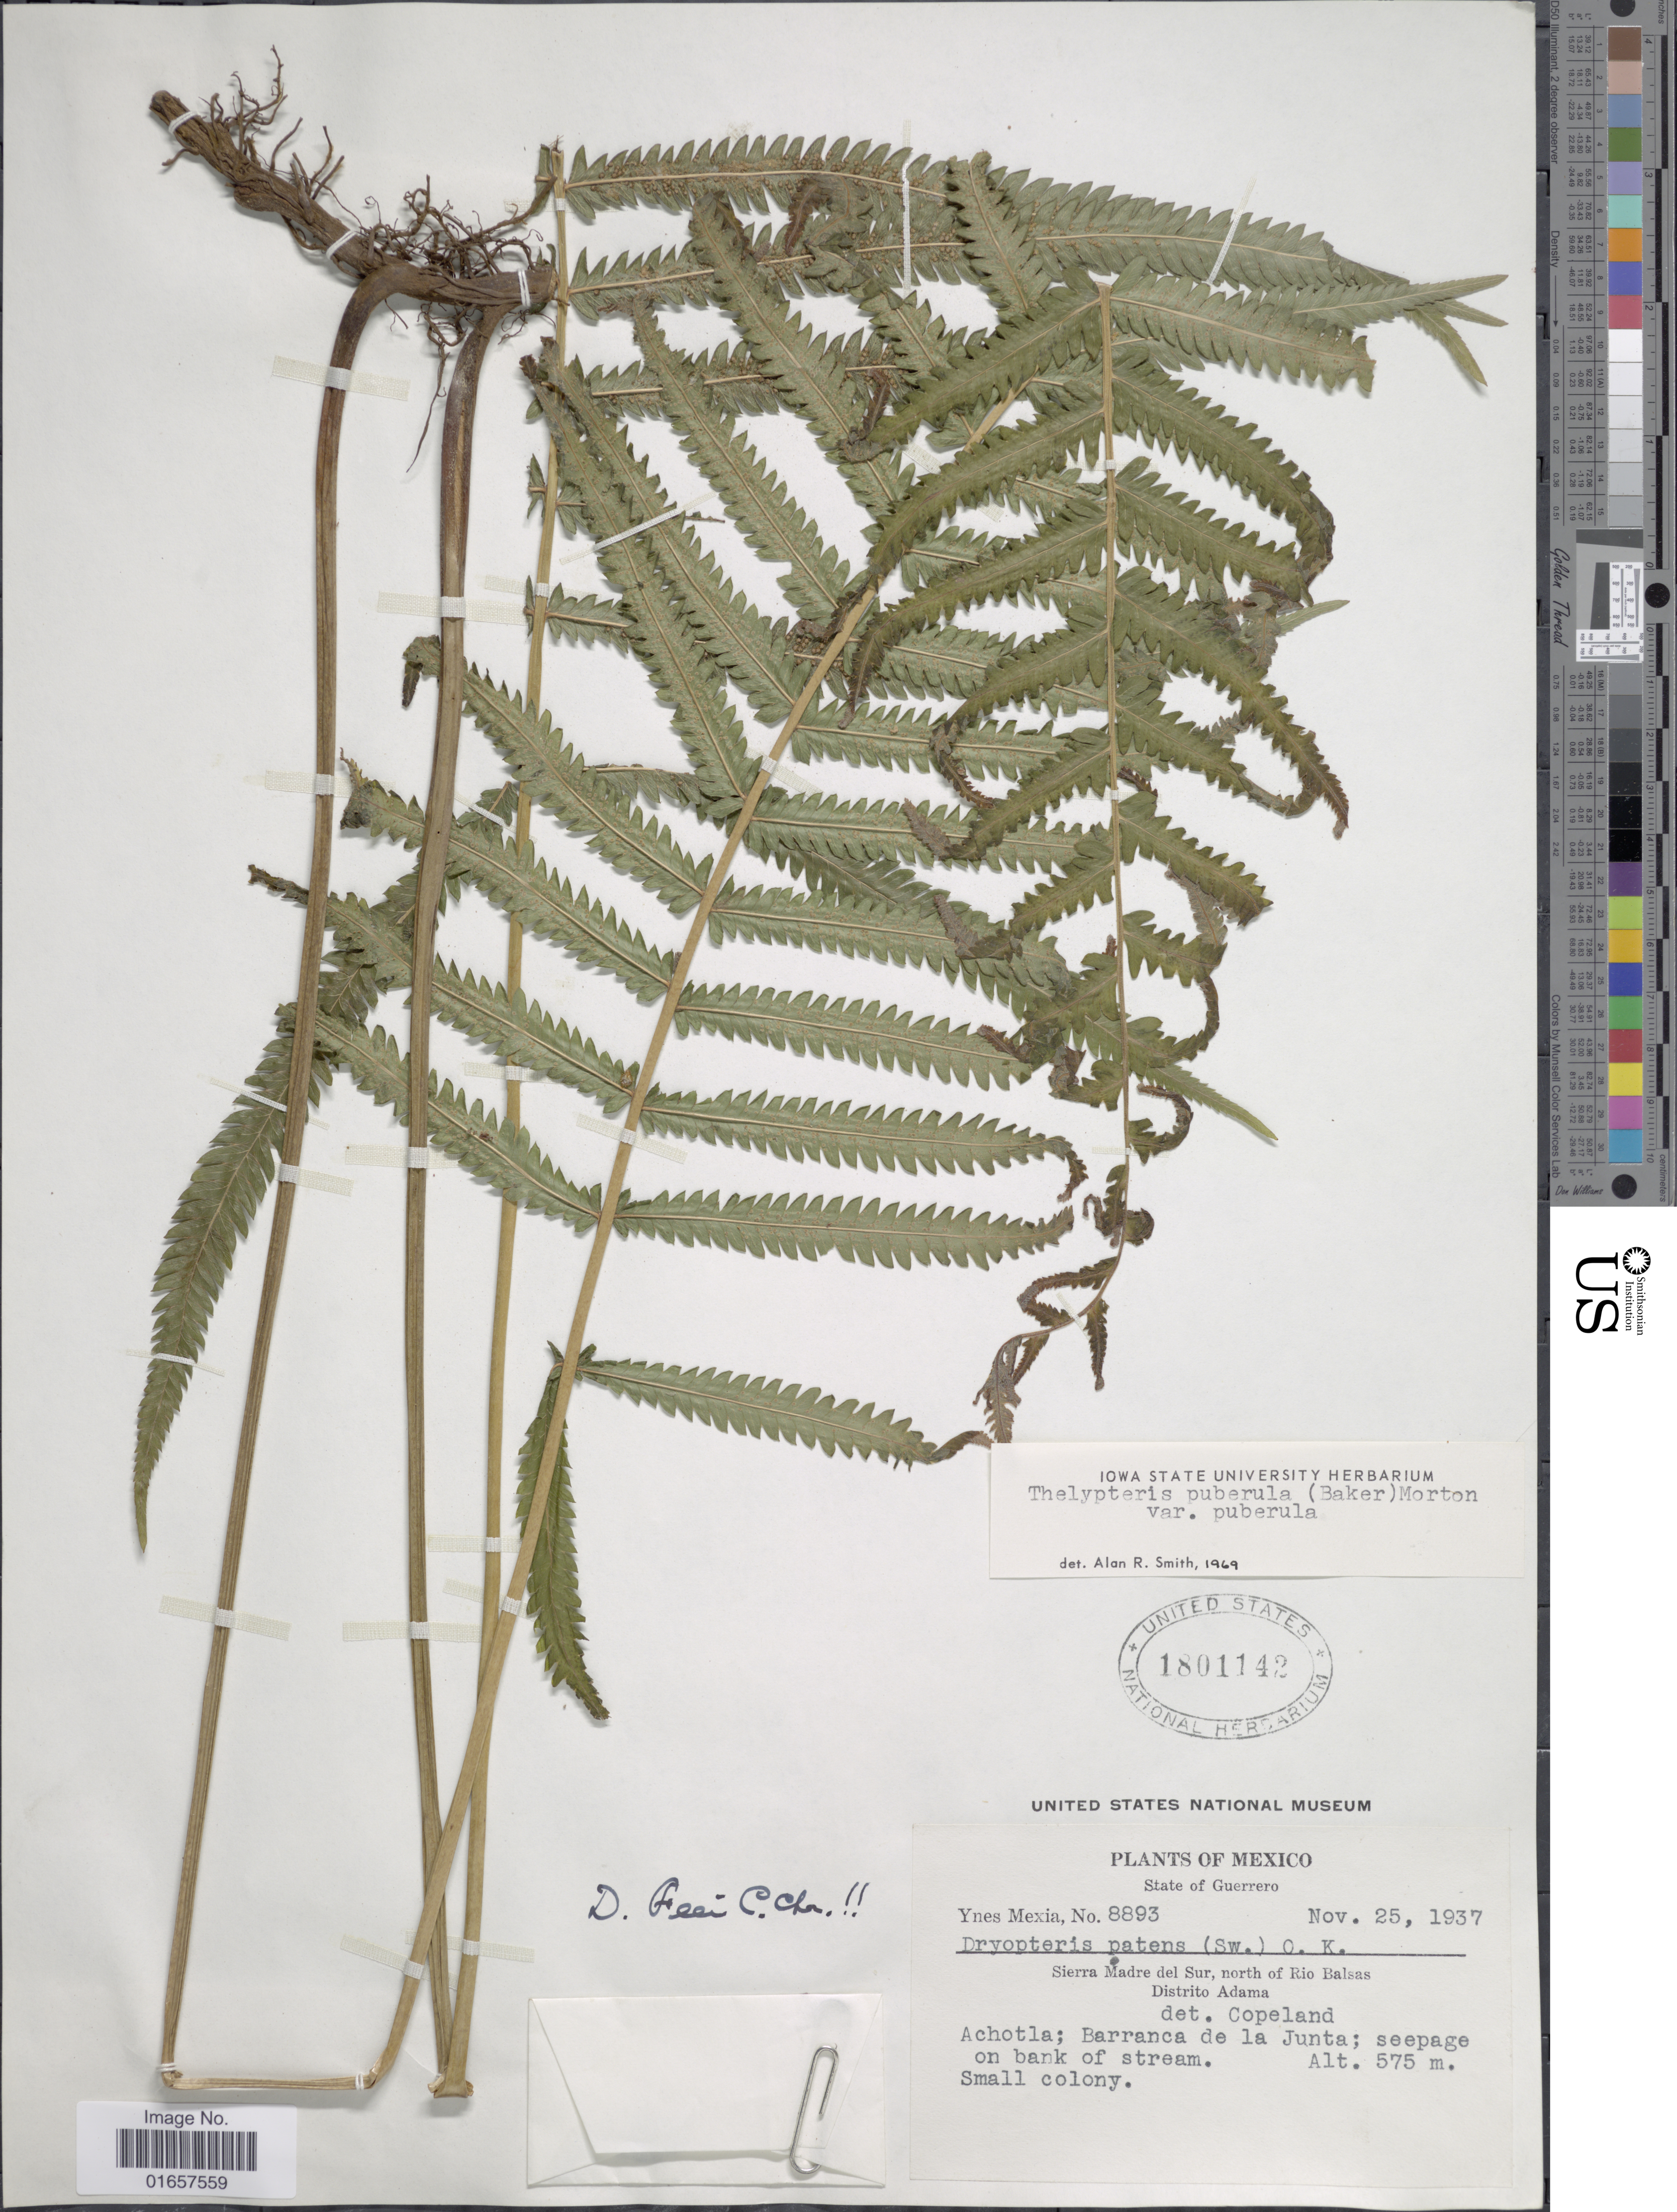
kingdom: Plantae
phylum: Tracheophyta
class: Polypodiopsida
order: Polypodiales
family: Thelypteridaceae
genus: Christella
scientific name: Christella puberula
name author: (Baker) Á. Löve & D. Löve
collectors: Y. Mexia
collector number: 8893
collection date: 1937-11-25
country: Mexico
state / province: Guerrero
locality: Mexico, Sierra Madre del Sur, North of Río Balsa, Distrito Adama, Achotla: Barranca de la Junta. Small colony.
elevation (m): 575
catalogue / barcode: US 1801142